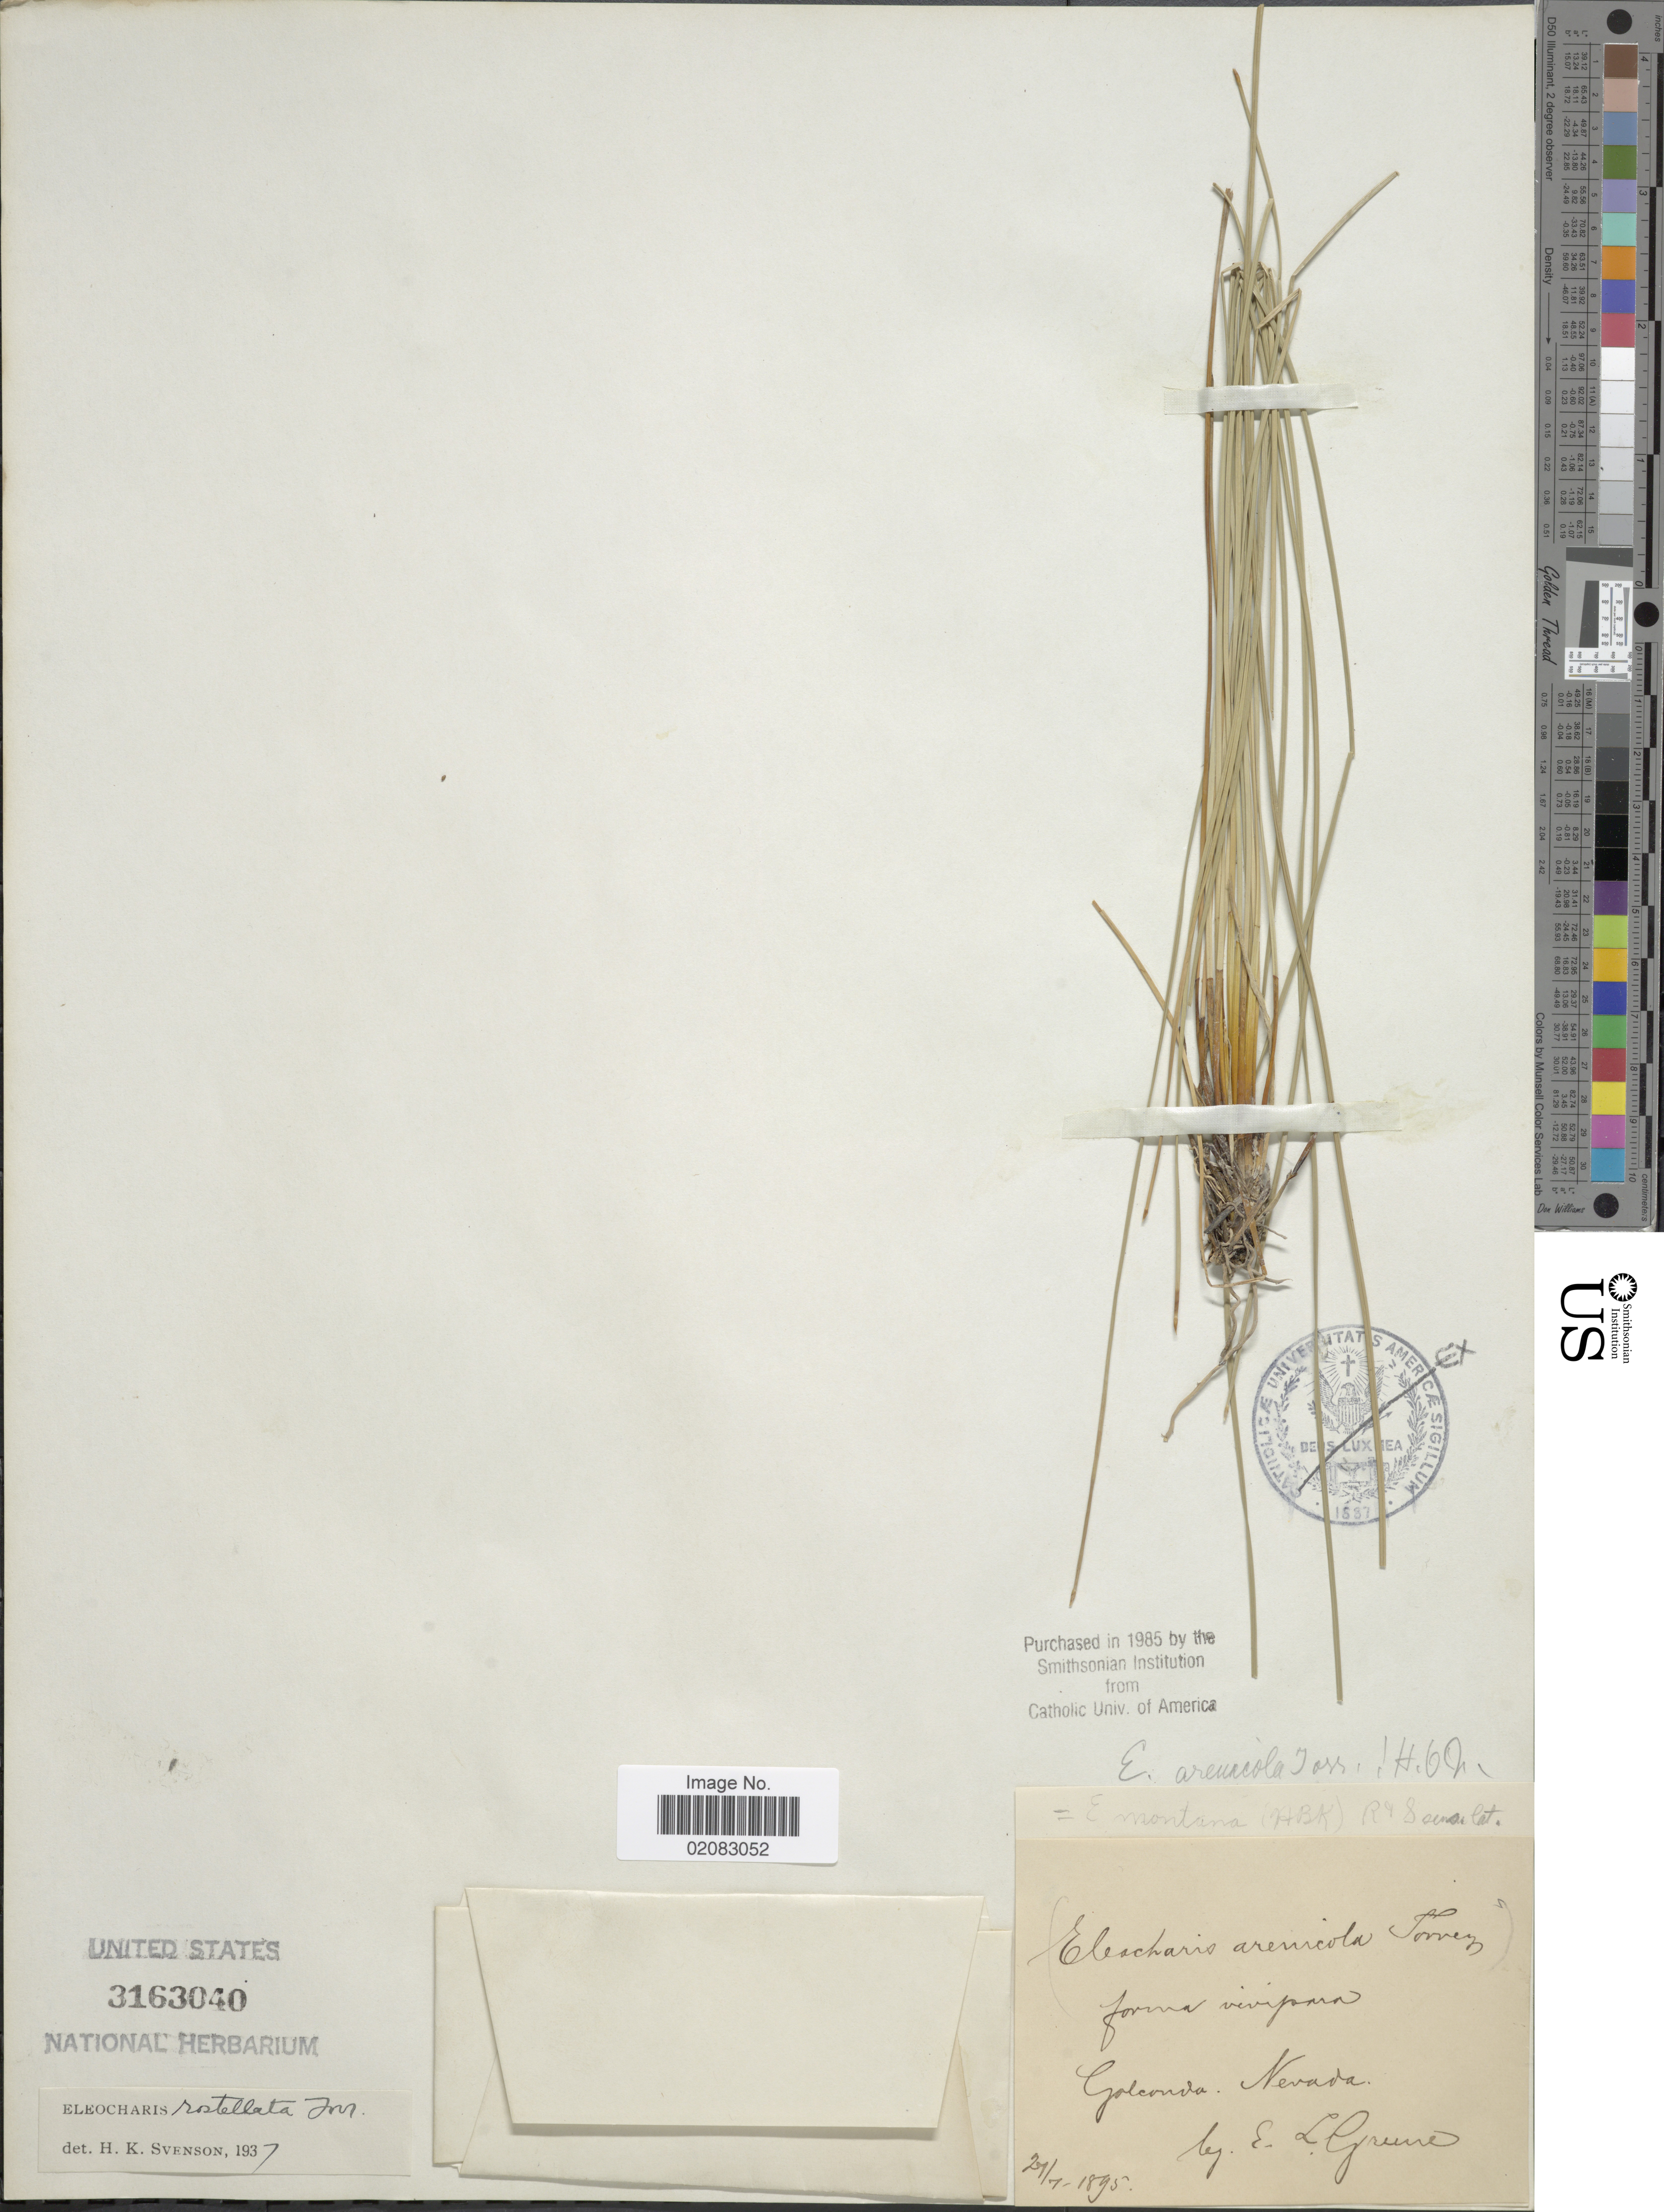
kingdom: Plantae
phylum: Tracheophyta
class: Liliopsida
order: Poales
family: Cyperaceae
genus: Eleocharis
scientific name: Eleocharis sp.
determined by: Strong, Mark T., (BOT), Smithsonian Institution - National Museum of Natural History (UNITED STATES)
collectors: E. L. Greene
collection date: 1895-07-27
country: United States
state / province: Nevada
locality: Golconda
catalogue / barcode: US 3163040